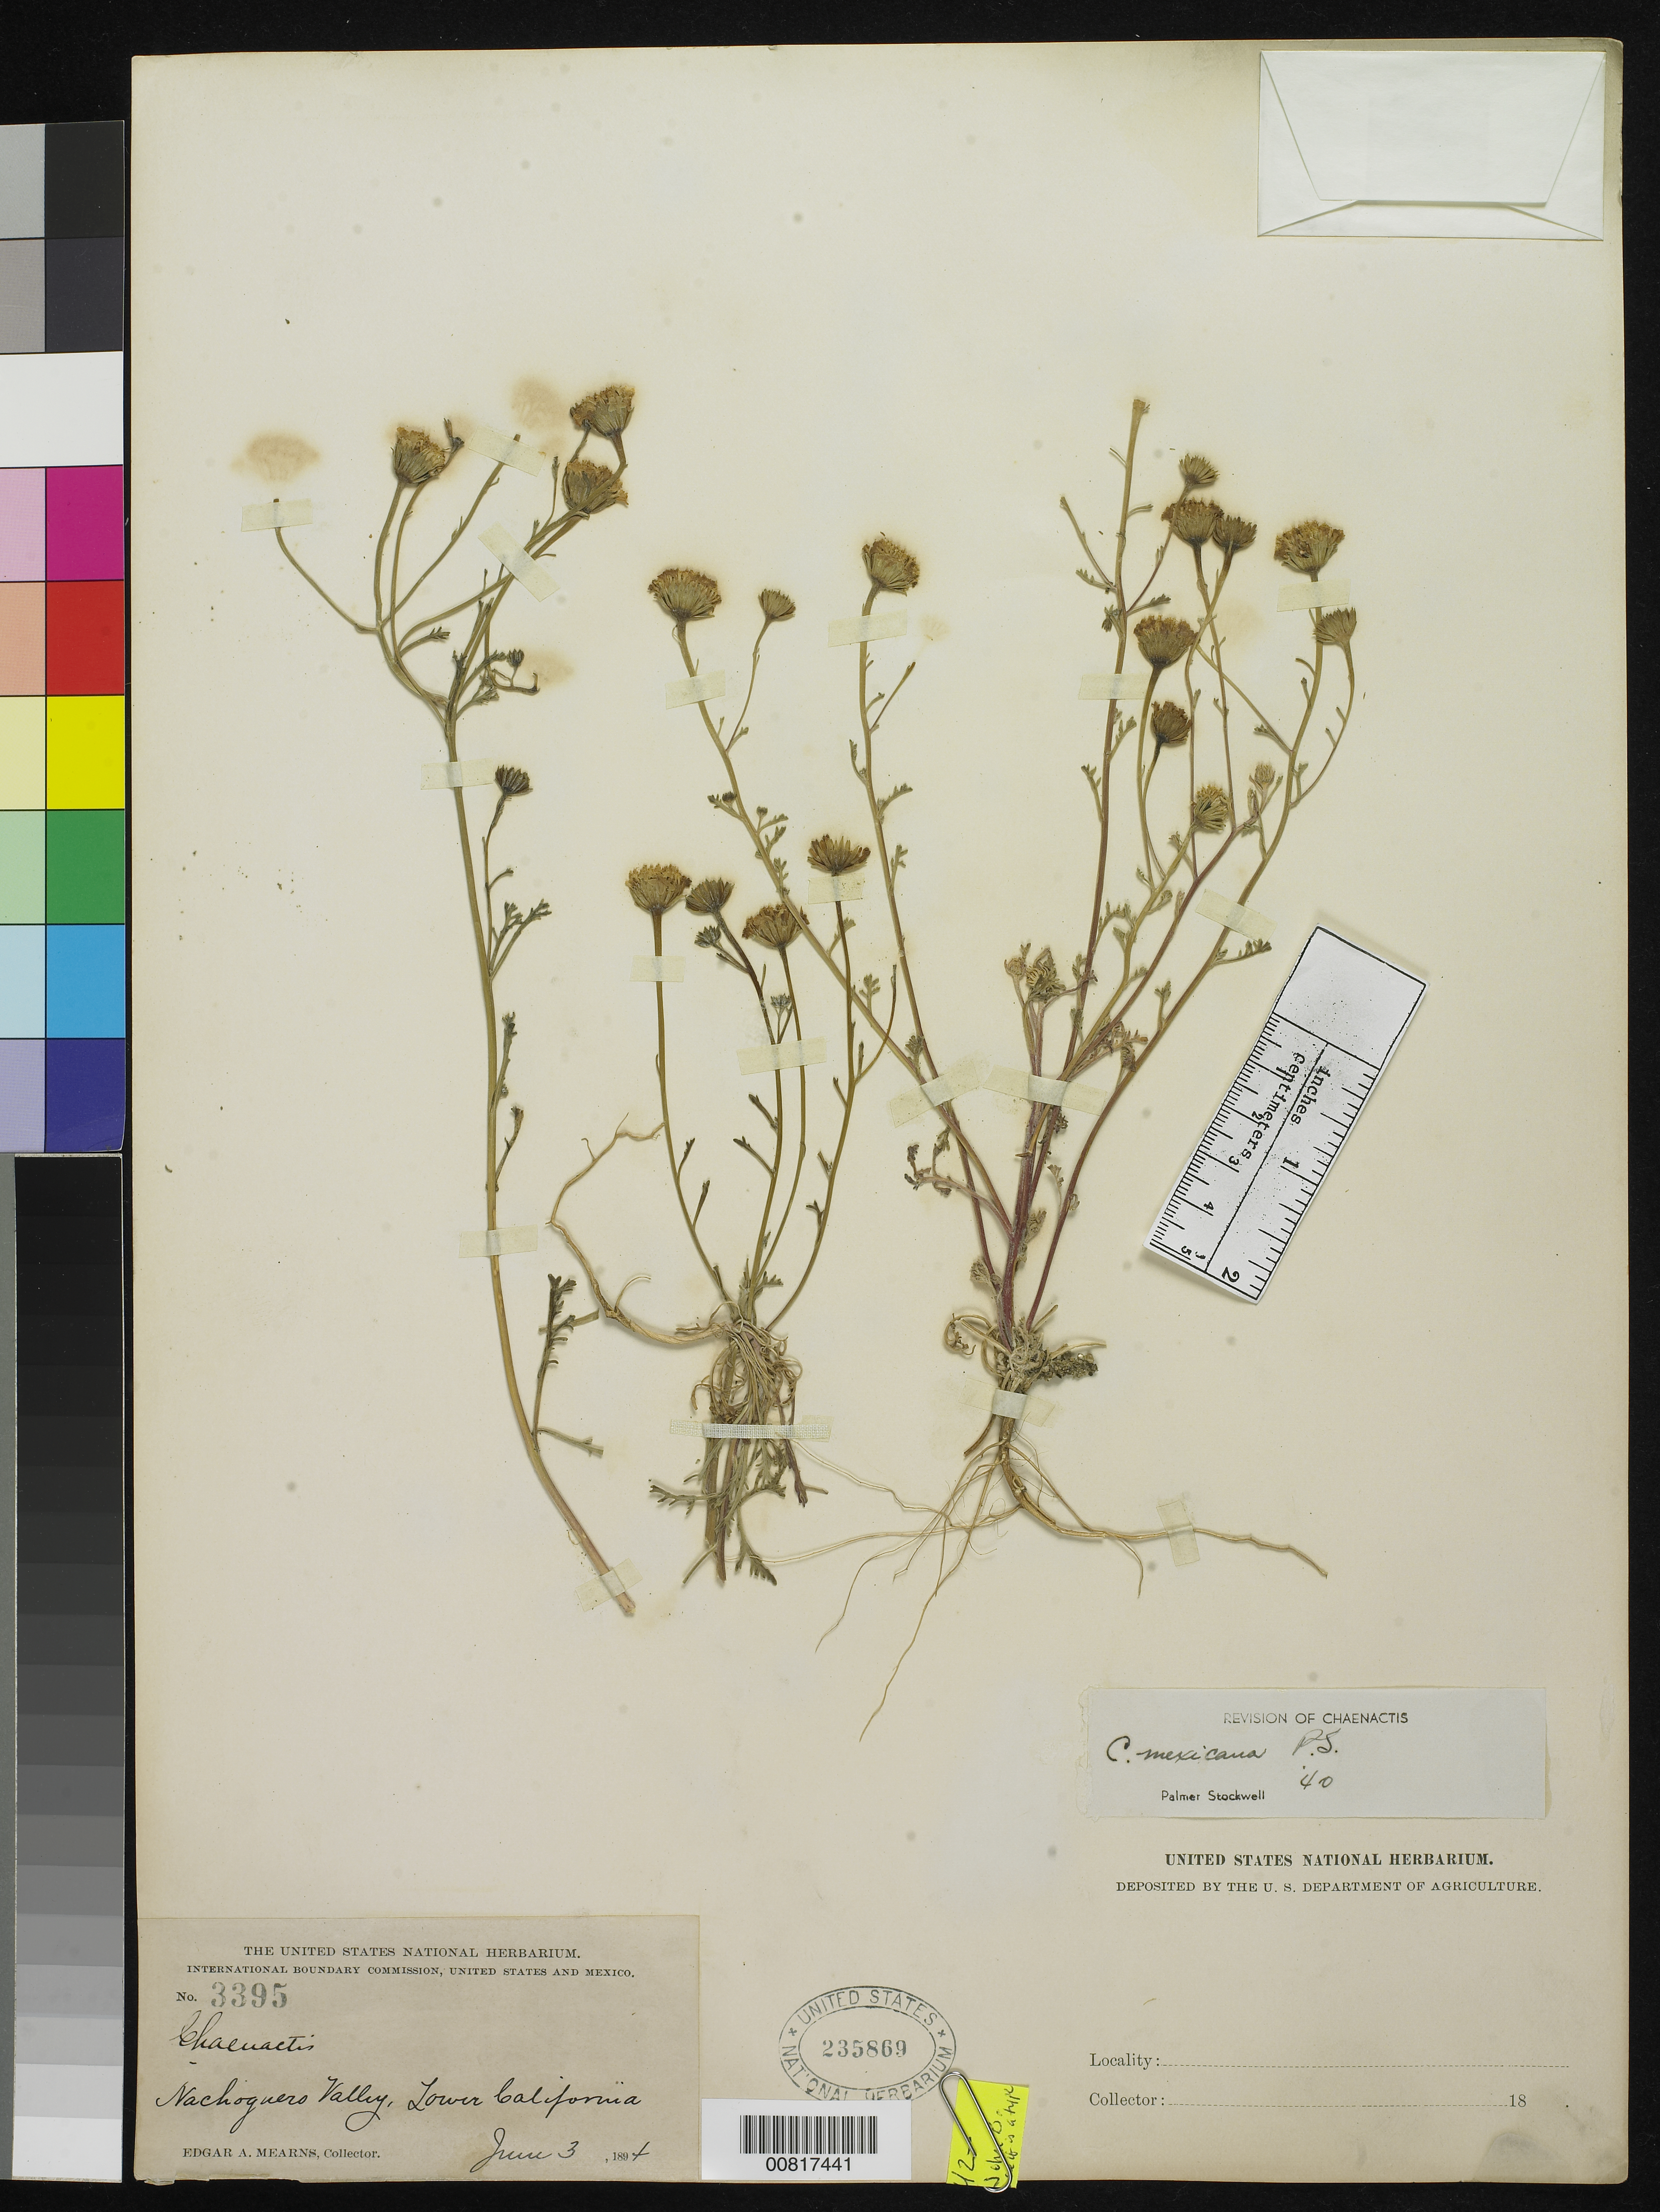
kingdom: Plantae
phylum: Tracheophyta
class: Magnoliopsida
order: Asterales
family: Asteraceae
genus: Chaenactis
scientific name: Chaenactis mexicana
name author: Stockw.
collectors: E. A. Mearns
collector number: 3395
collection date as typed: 03 Jun 1894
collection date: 1894-06-03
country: Mexico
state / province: Baja California Norte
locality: Nachoguero Valley, Baja California.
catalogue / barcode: US 235869